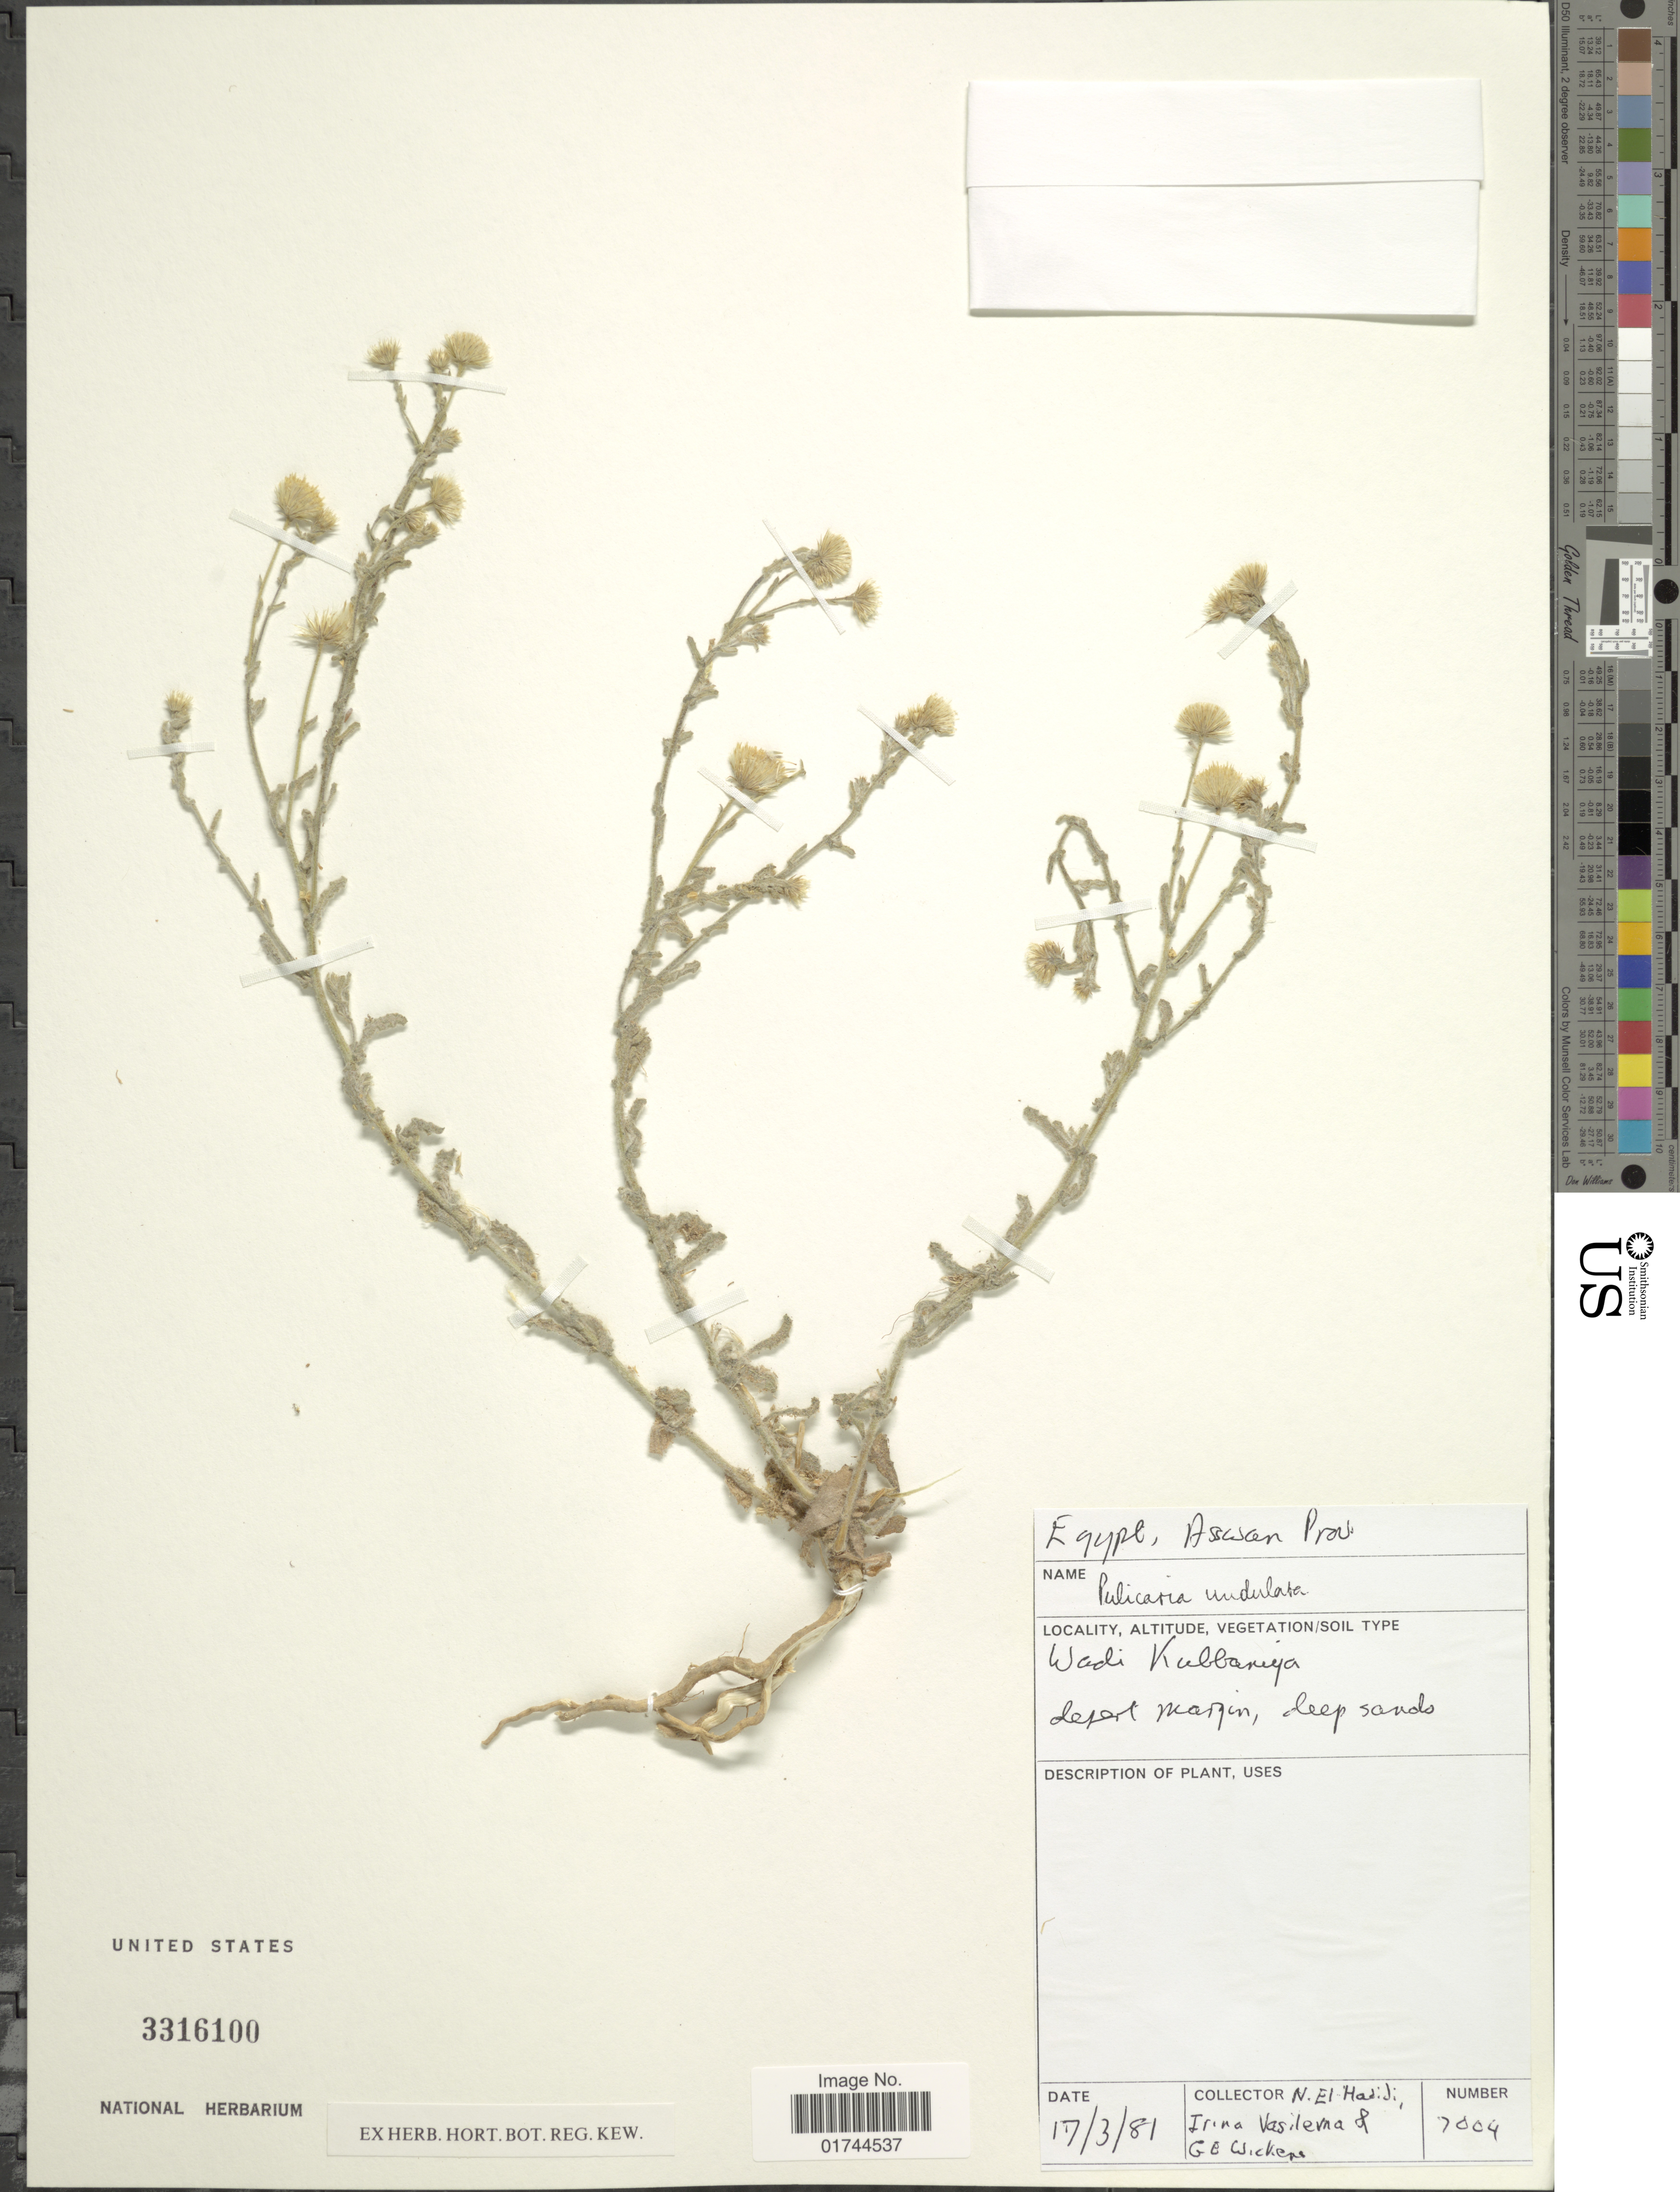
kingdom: Plantae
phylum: Tracheophyta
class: Magnoliopsida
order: Asterales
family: Asteraceae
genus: Pulicaria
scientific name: Pulicaria incisa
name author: (Lam.) DC.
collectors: N. El Hadidi, I. Vasilevna & R. Wicker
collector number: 7004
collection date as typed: Transcribed d/m/y: 17/3/81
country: Egypt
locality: Wadi Kubbaniya, desert margin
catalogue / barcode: US 3316100